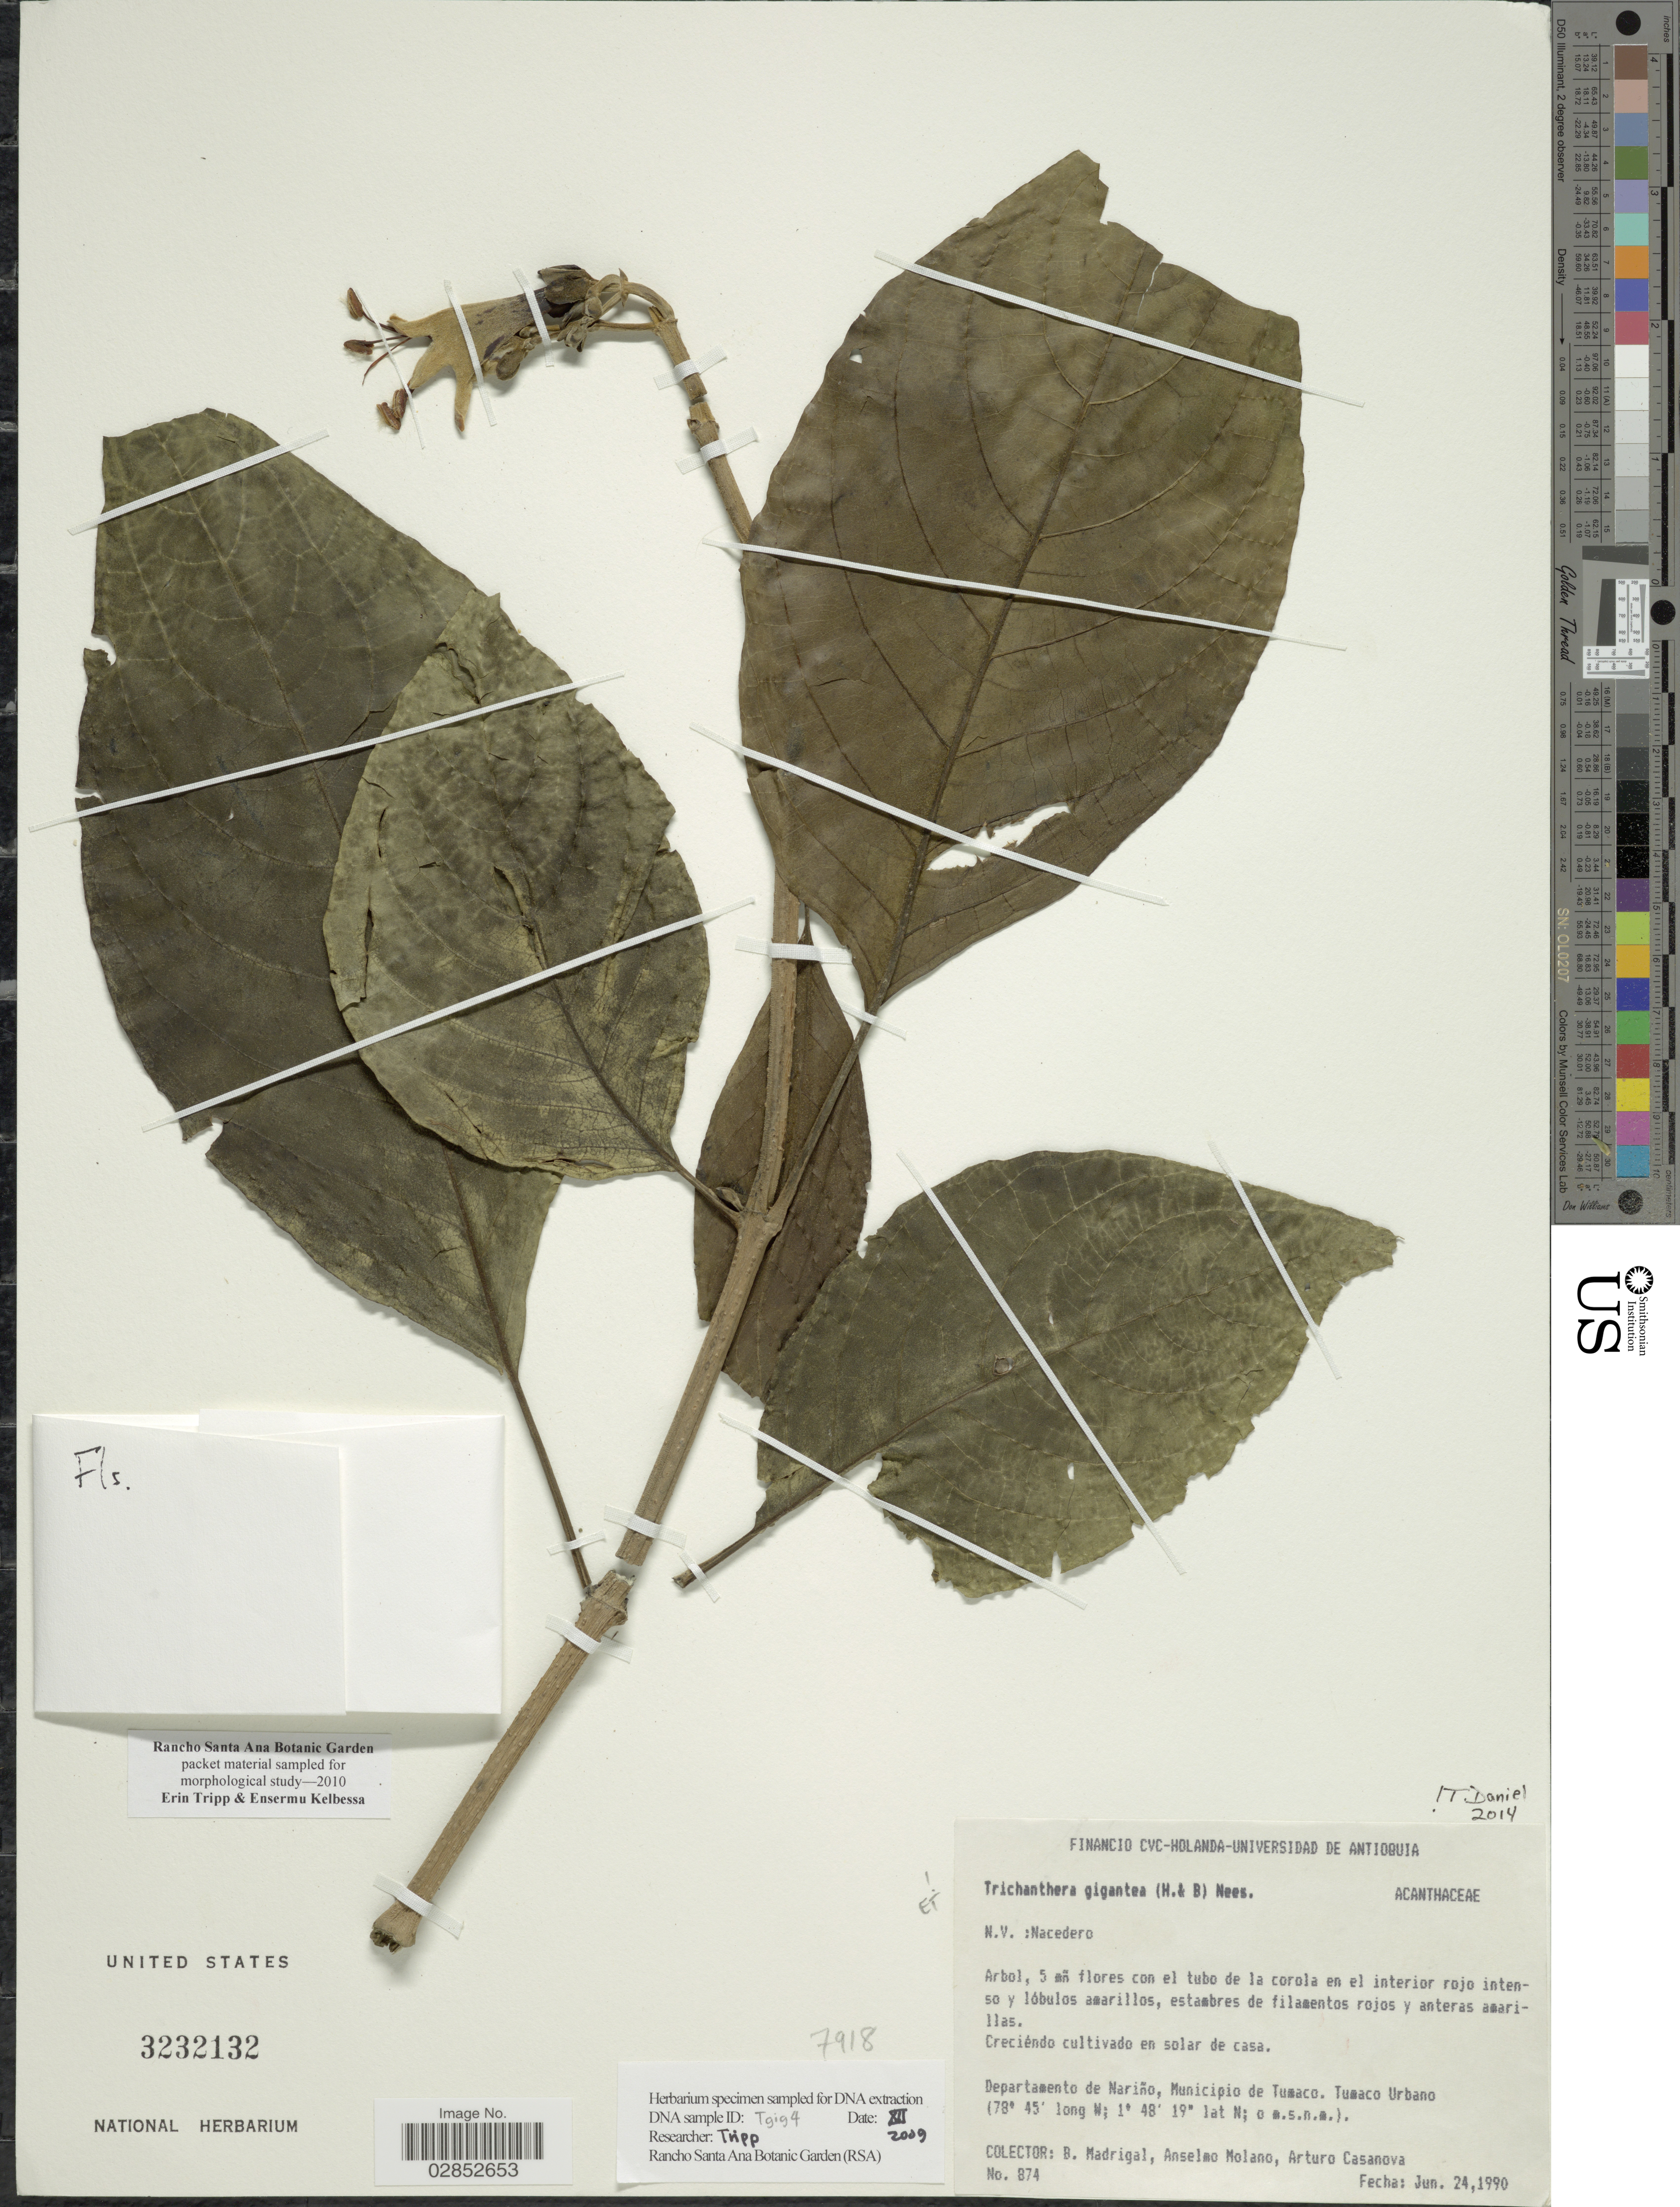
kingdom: Plantae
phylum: Tracheophyta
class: Magnoliopsida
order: Lamiales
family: Acanthaceae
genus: Trichanthera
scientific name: Trichanthera gigantea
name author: (Bonpl.) Nees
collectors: B. E. Madrigal, A. Molano & A. Casanova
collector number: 874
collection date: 1990-06-24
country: Colombia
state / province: Nariño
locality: Departamento de Nariño, Municipio de Tumaco. Tumaco Urbano.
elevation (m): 0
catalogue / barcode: US 3232132